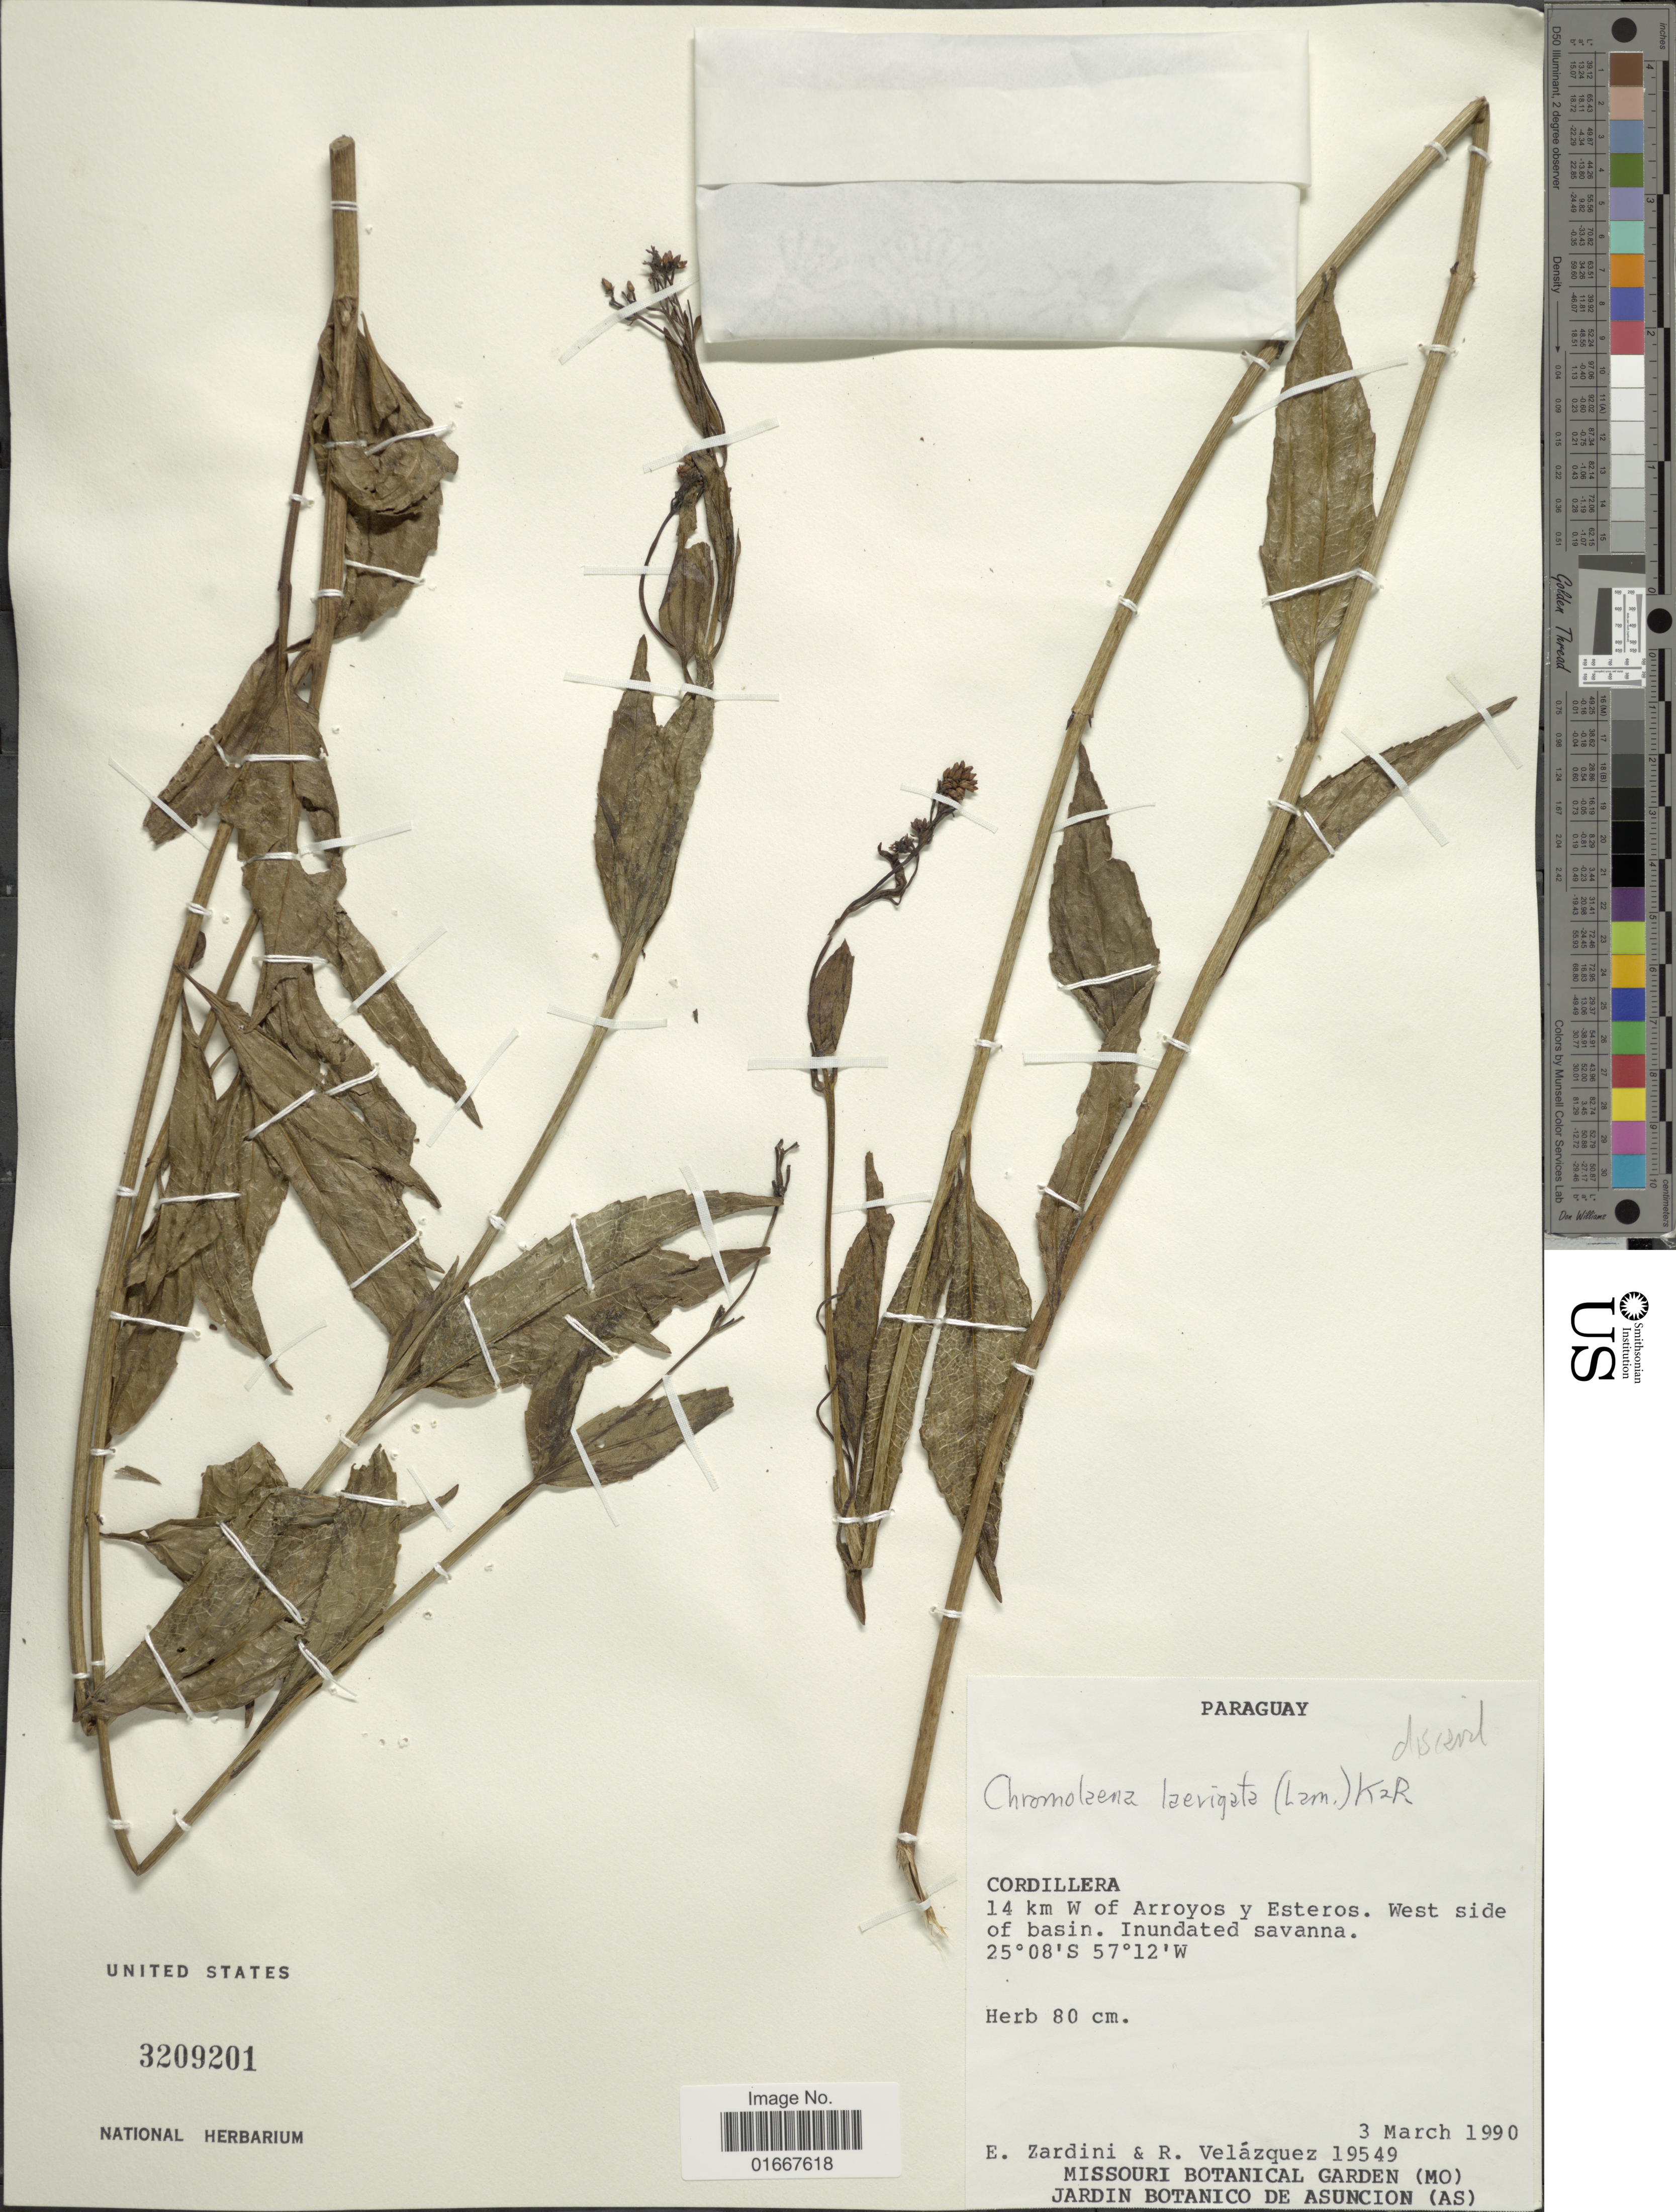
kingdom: Plantae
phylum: Tracheophyta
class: Magnoliopsida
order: Asterales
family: Asteraceae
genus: Chromolaena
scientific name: Chromolaena laevigata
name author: (Lam.) R.M. King & H. Rob.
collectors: E. M. Zardini & R. Velázquez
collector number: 19549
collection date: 1990-03-03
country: Paraguay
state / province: Cordillera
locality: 14 km W of Arroyos y Esteros. West side of basin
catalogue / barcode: US 3209201